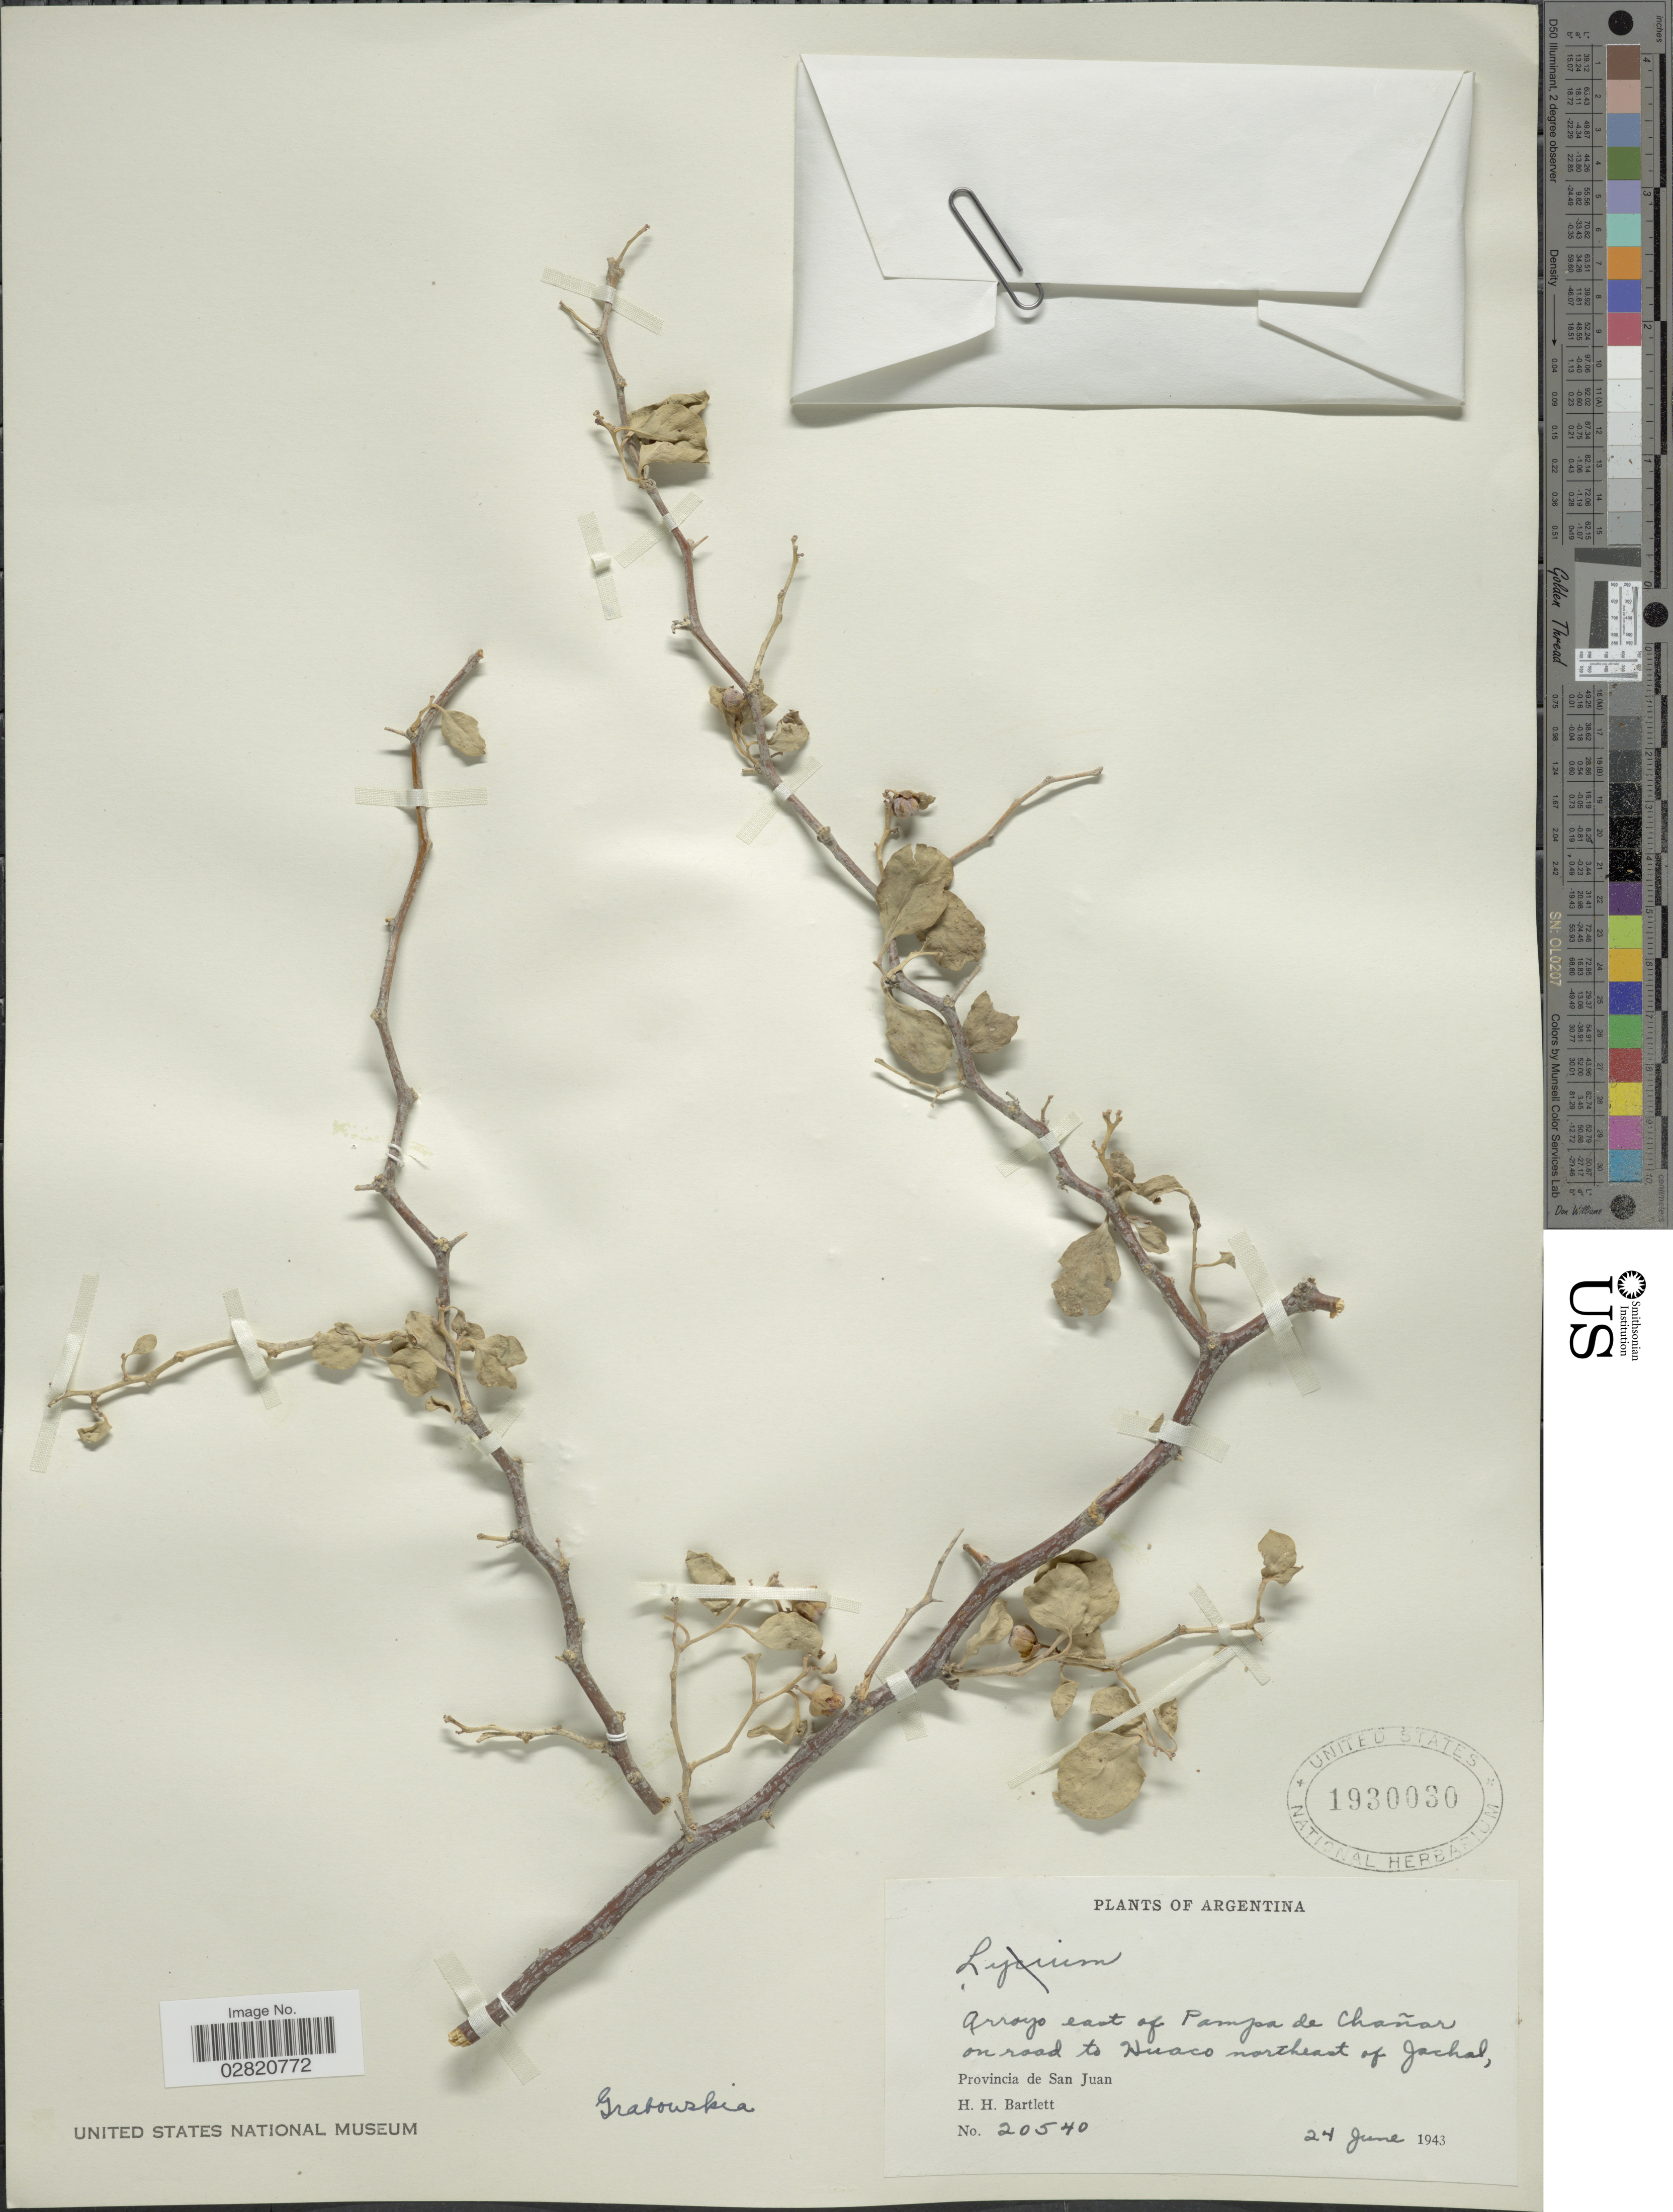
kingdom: Plantae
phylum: Tracheophyta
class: Magnoliopsida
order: Solanales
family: Solanaceae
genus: Grabowskia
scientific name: Grabowskia sp.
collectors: H. H. Bartlett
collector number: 20540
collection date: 1943-06-24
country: Argentina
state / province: San Juan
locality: Arroyo east of Pampa de Chañar on road to Huaco northeast of Jachal.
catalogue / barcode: US 1930030